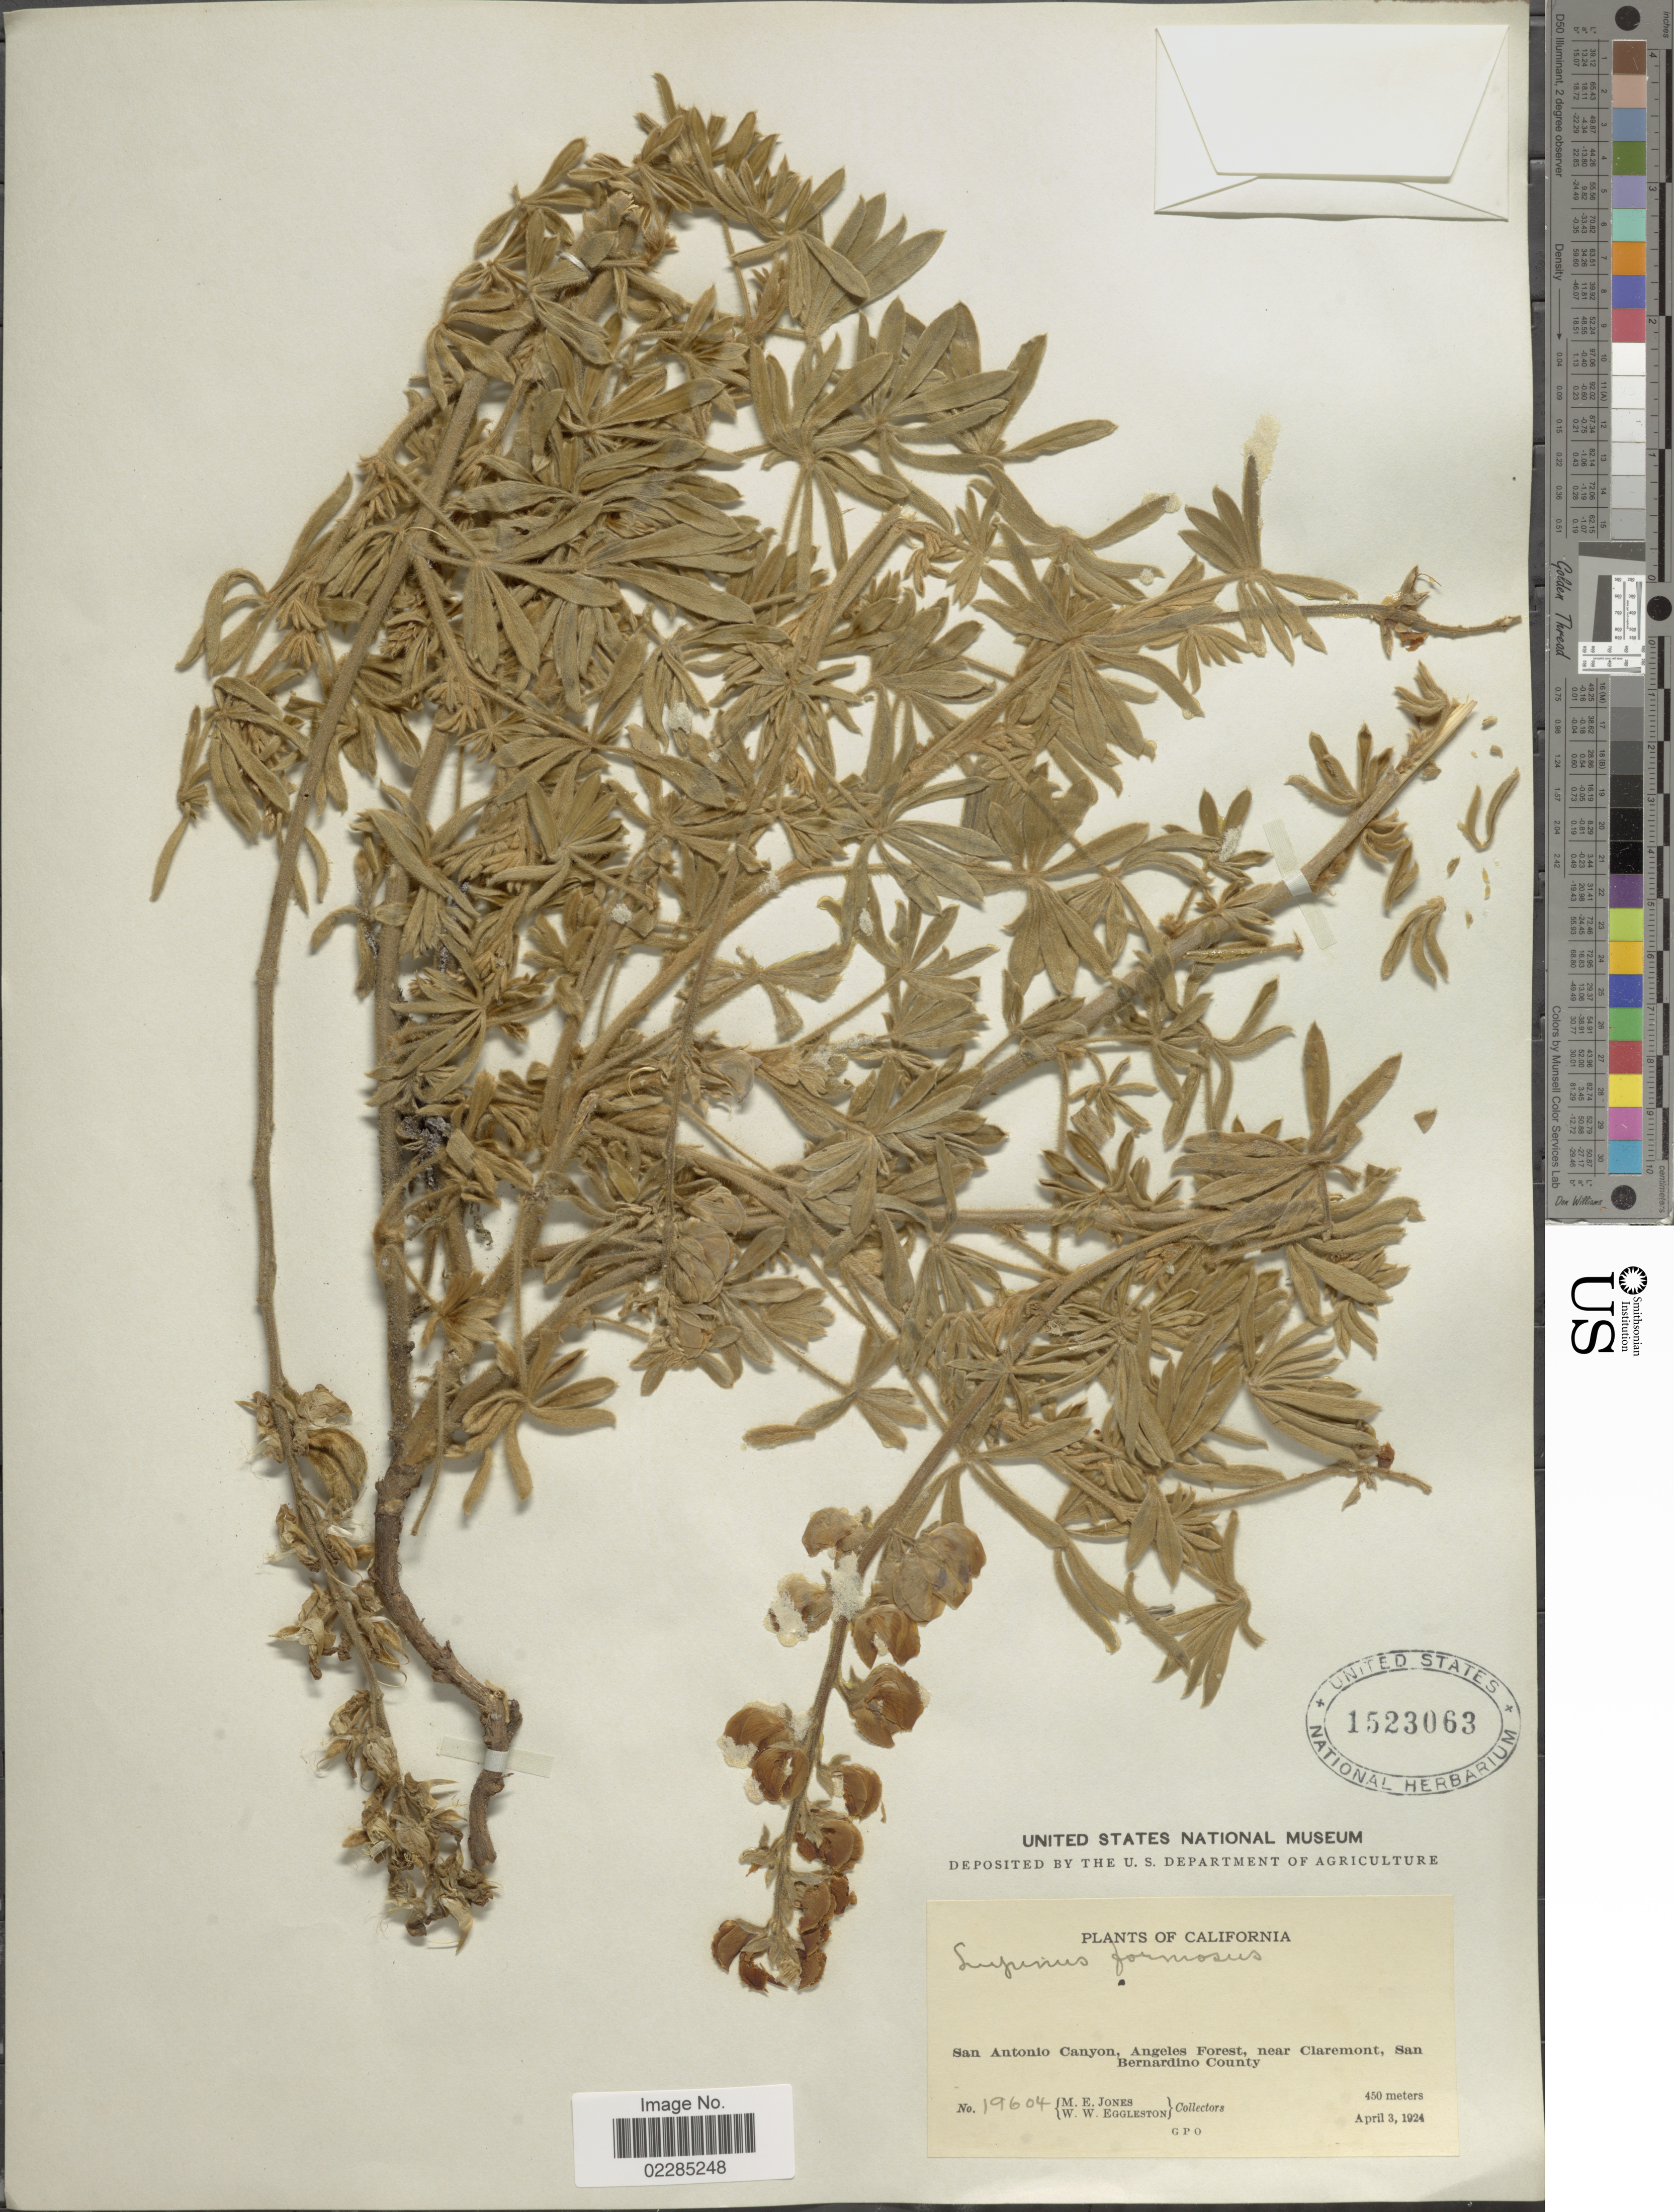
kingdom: Plantae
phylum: Tracheophyta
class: Magnoliopsida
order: Fabales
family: Fabaceae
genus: Lupinus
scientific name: Lupinus formosus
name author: Greene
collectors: M. E. Jones & W. W. Eggleston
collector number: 19604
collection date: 1924-04-03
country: United States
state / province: California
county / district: San Bernardino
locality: San Antionio Canyon, Angeles Forest, near Claremont, San Bernardino County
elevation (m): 450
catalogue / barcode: US 1523063